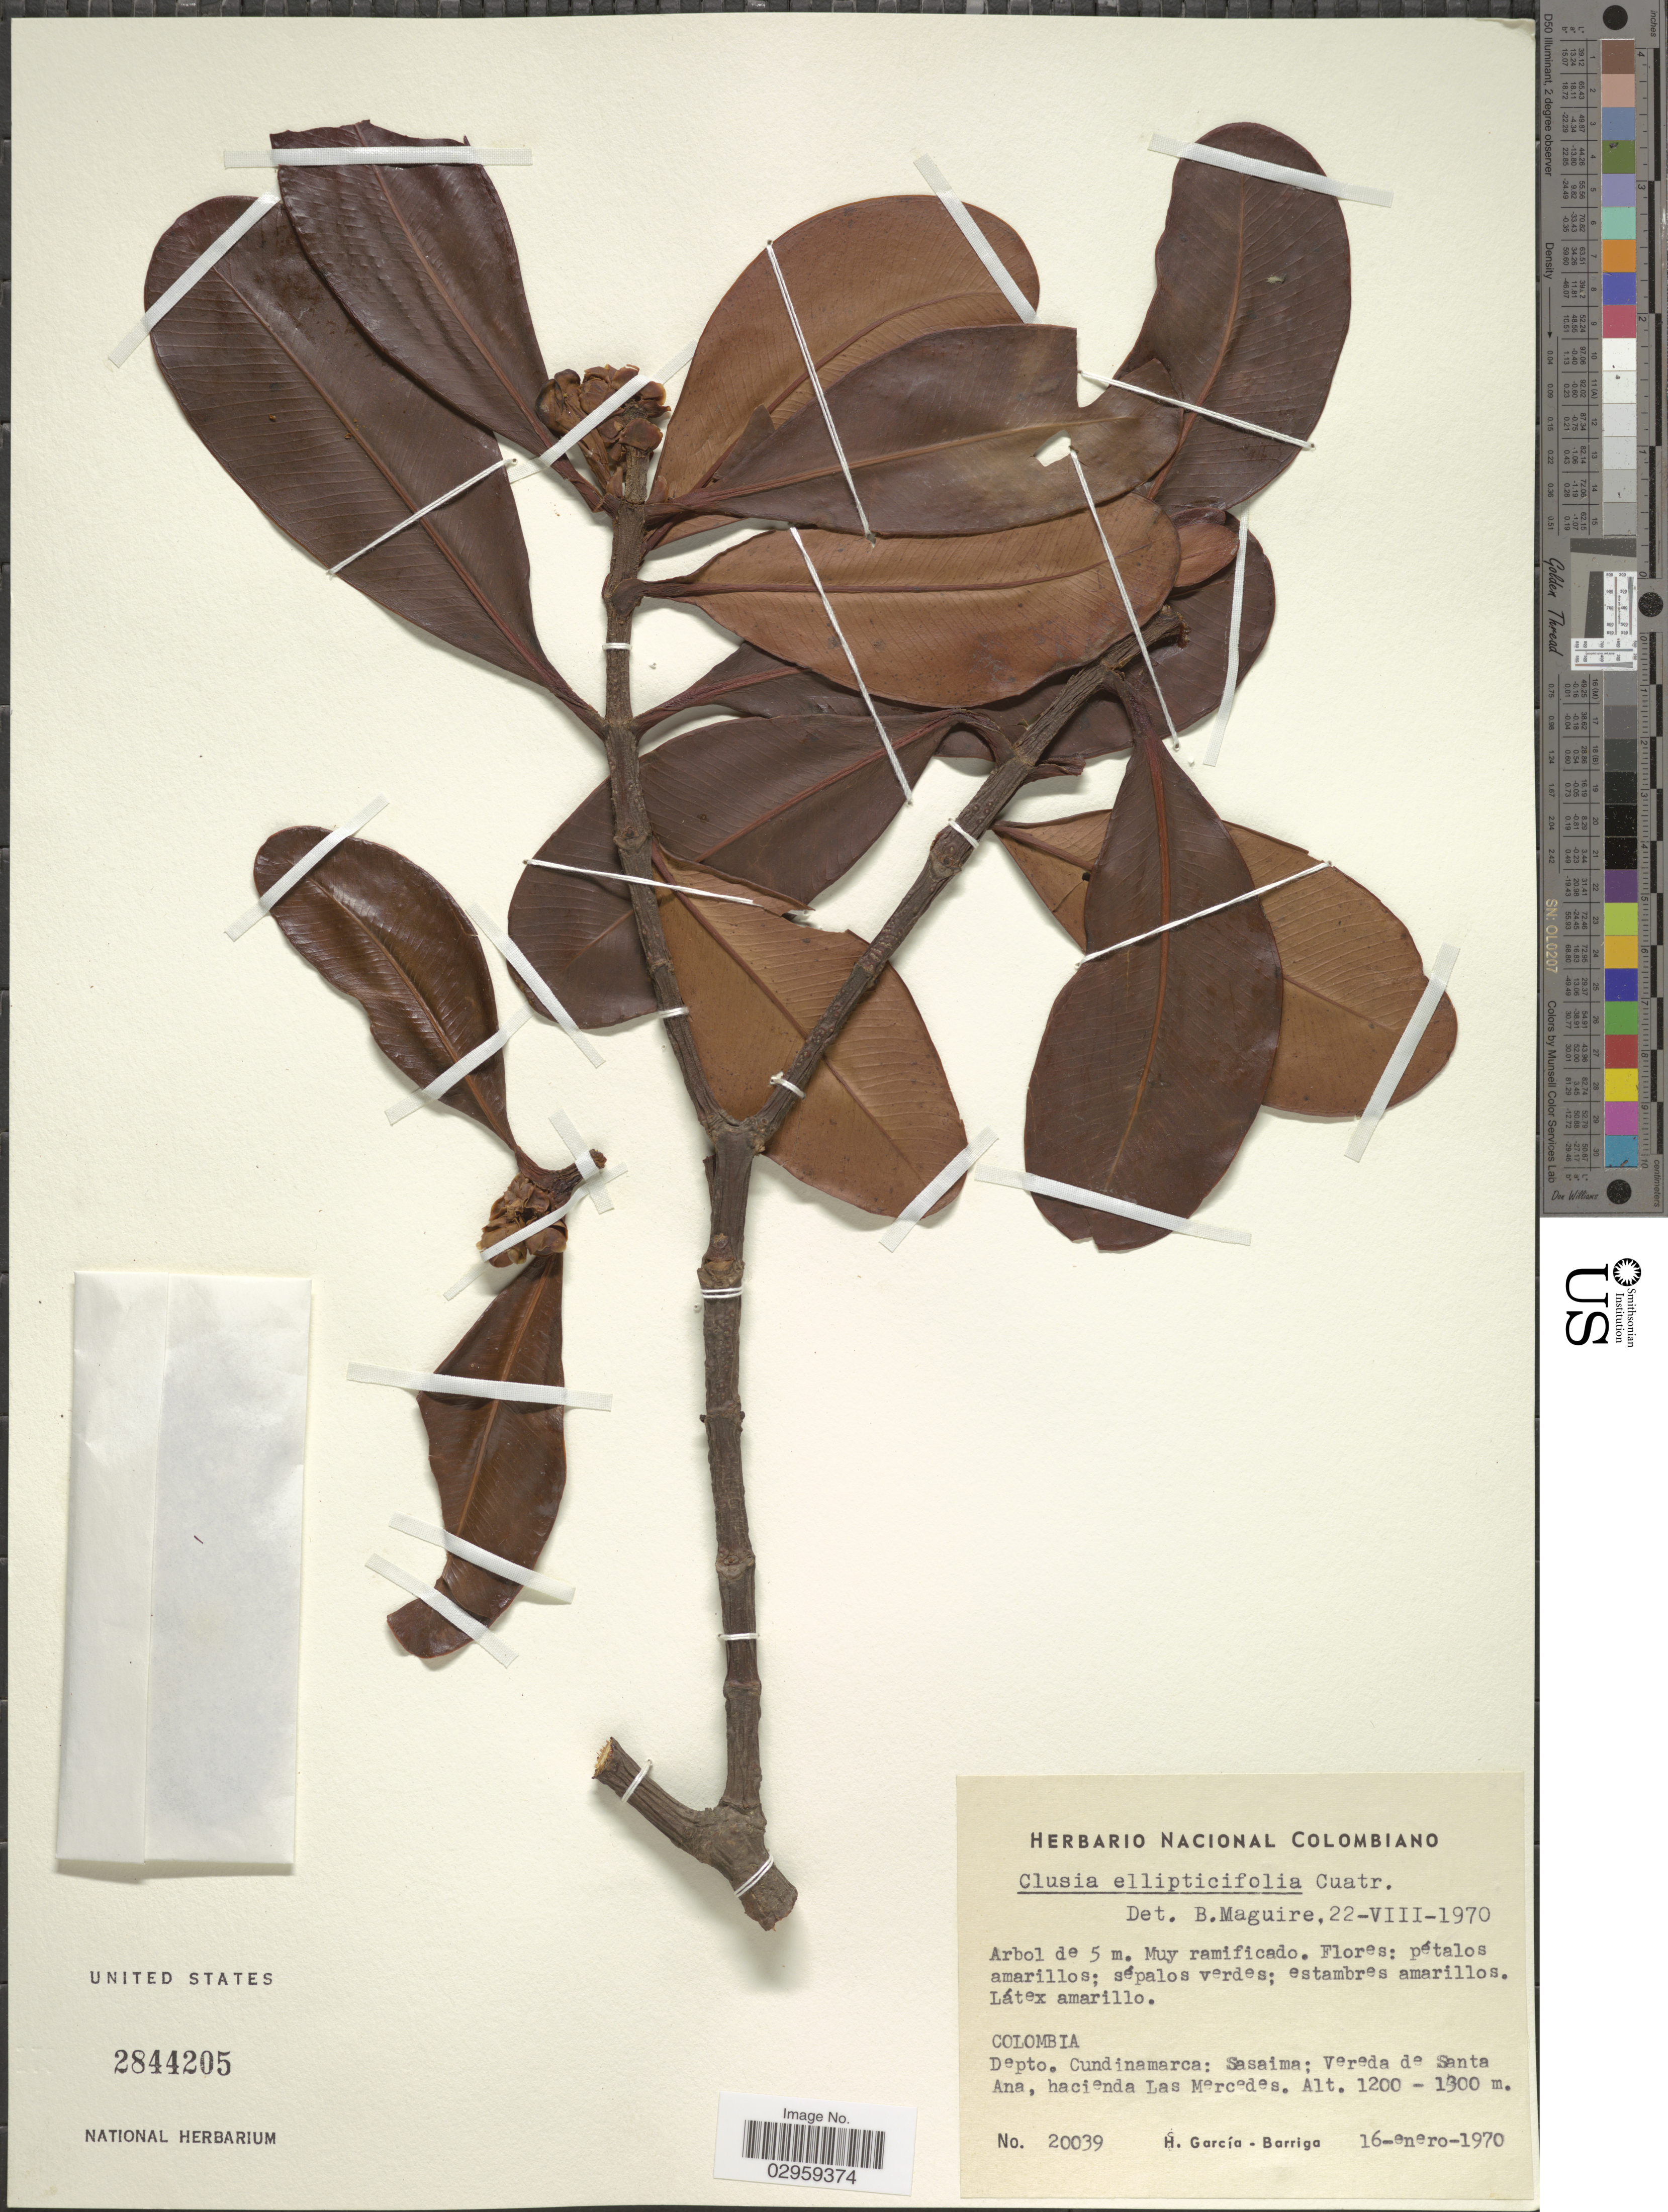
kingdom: Plantae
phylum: Tracheophyta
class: Magnoliopsida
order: Malpighiales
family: Clusiaceae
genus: Clusia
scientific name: Clusia ellipticifolia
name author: Cuatrec.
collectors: H. García Barriga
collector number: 20039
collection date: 1970-01-16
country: Colombia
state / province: Cundinamarca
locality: Depto. Cundinamarca: Sasaima: Vereda de Santa Ana, hacienda Las Mercedes.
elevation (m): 1200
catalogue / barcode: US 2844205